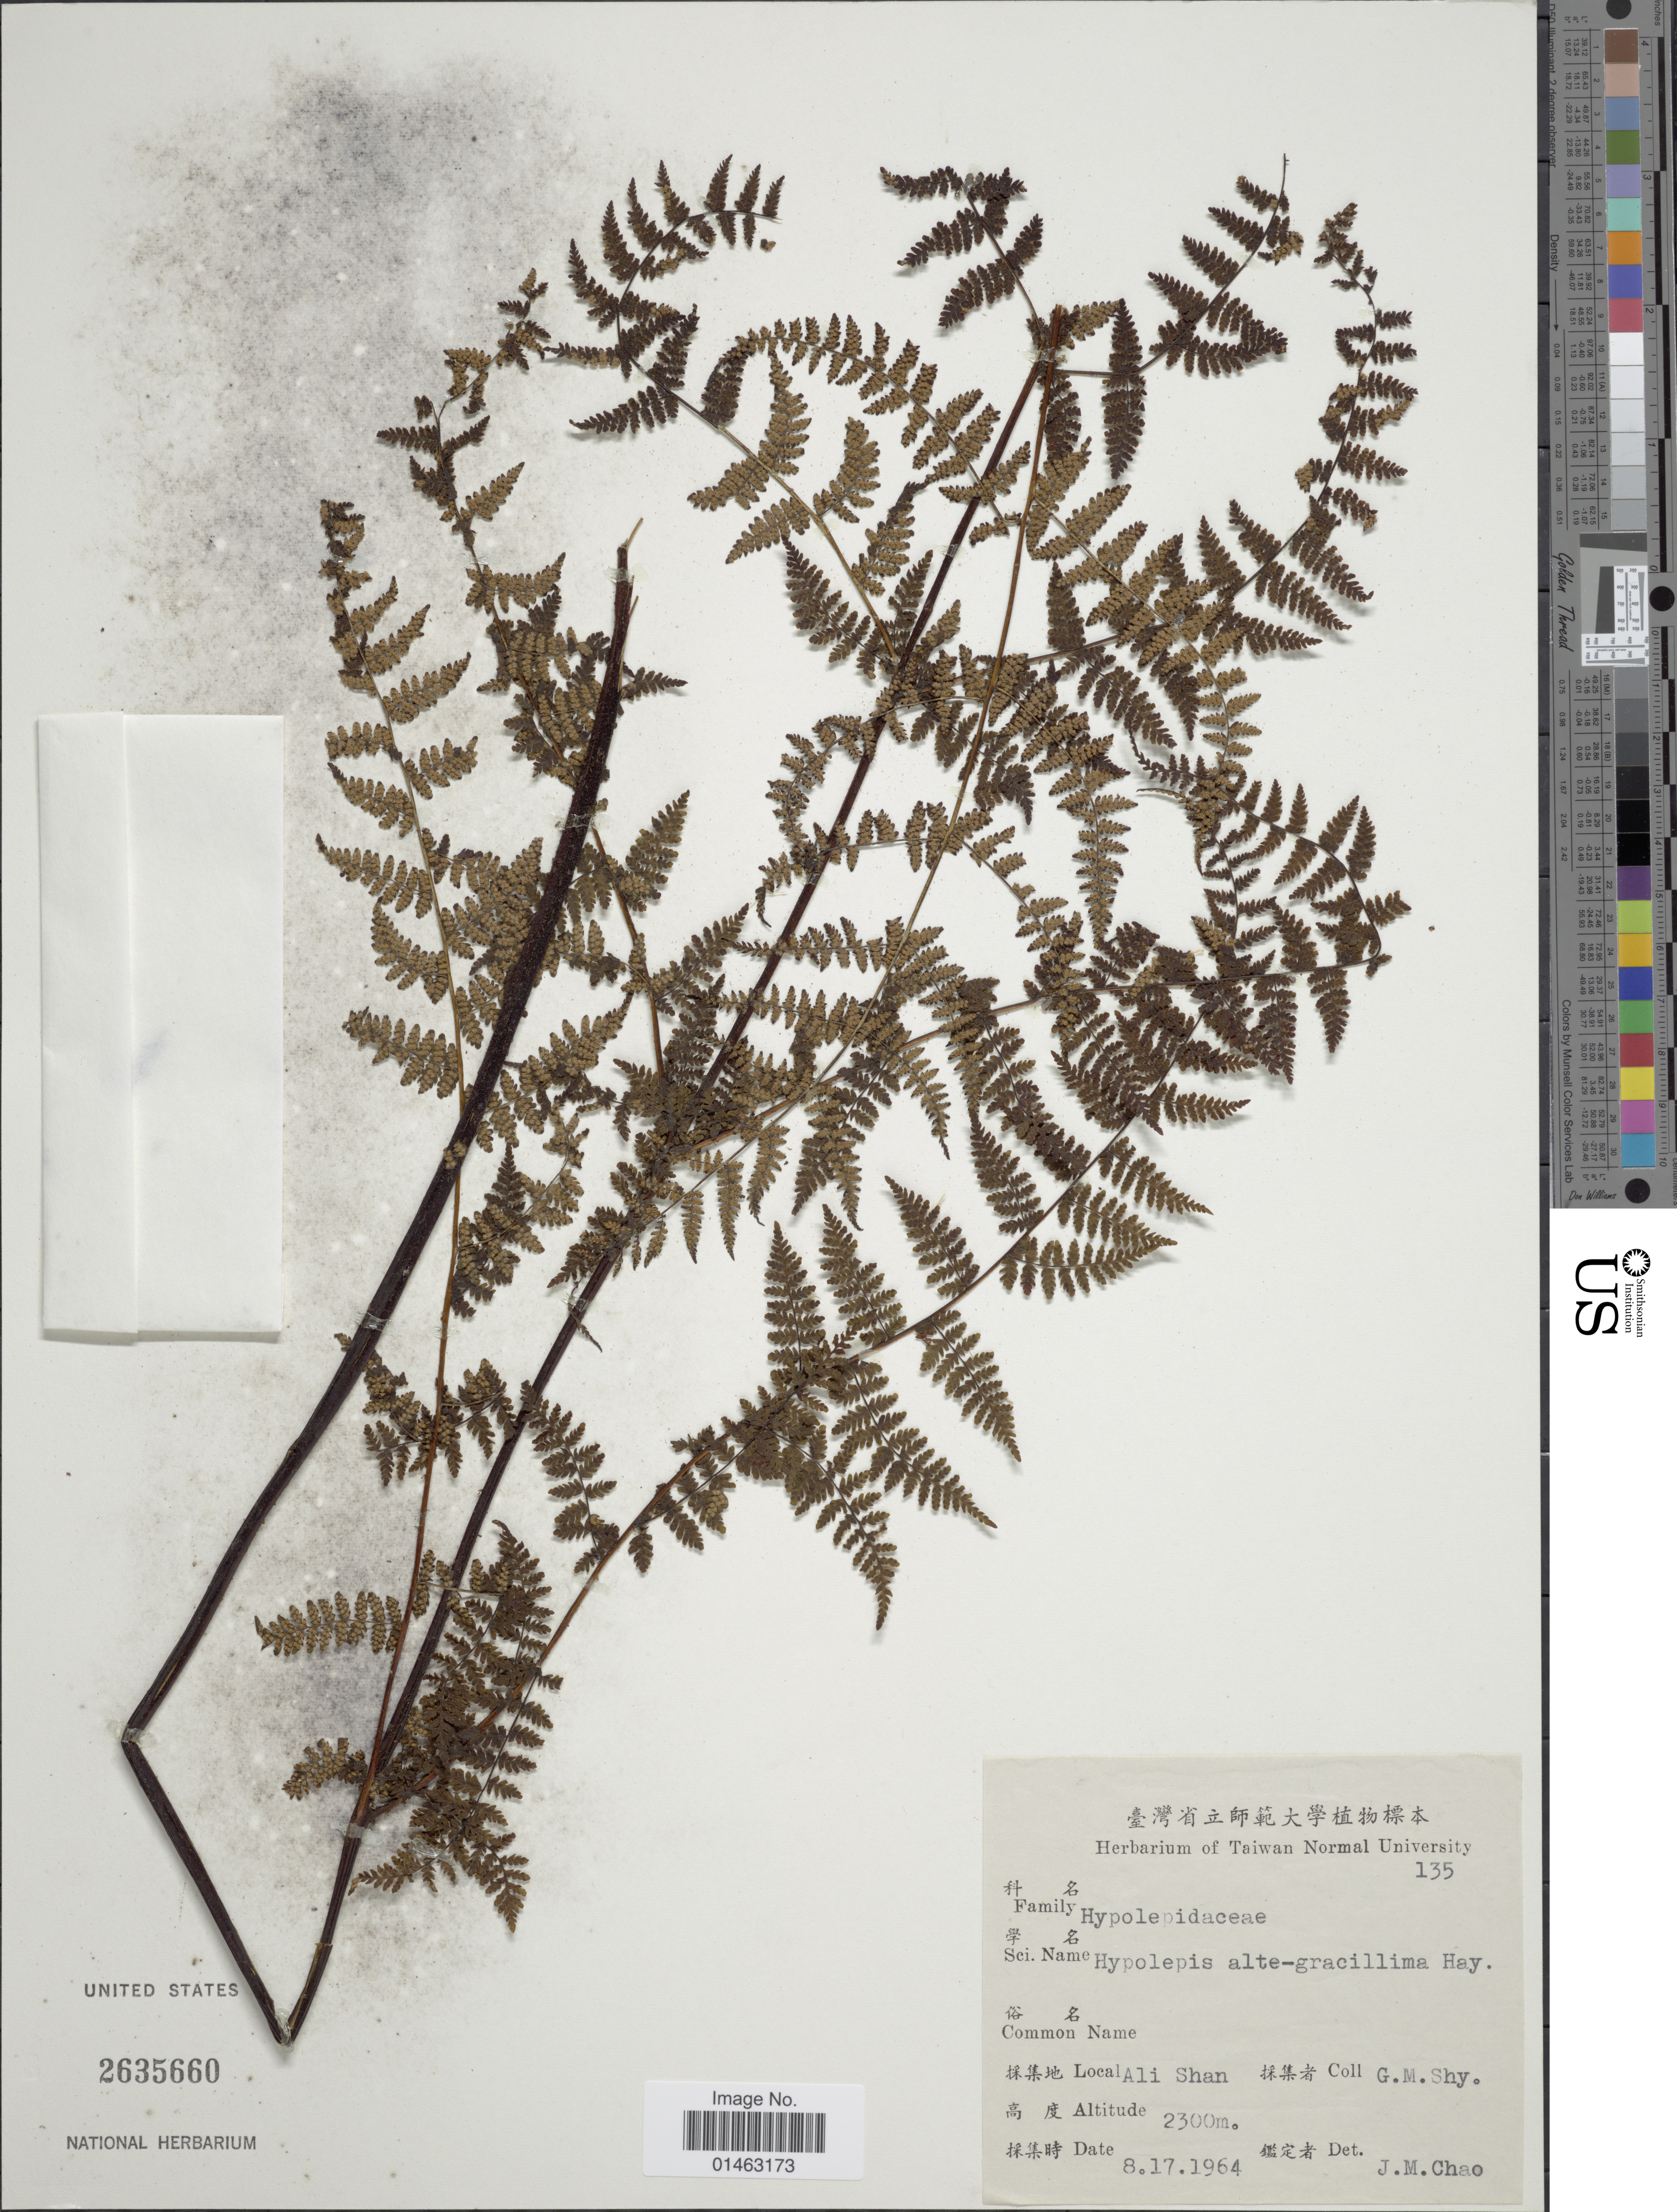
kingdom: Plantae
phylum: Tracheophyta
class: Polypodiopsida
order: Polypodiales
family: Dennstaedtiaceae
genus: Hypolepis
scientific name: Hypolepis altegracllima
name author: Hayata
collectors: G. Shy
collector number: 135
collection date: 1964-08-17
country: Taiwan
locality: Local. Ali Shan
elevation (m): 2300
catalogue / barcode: US 2635660